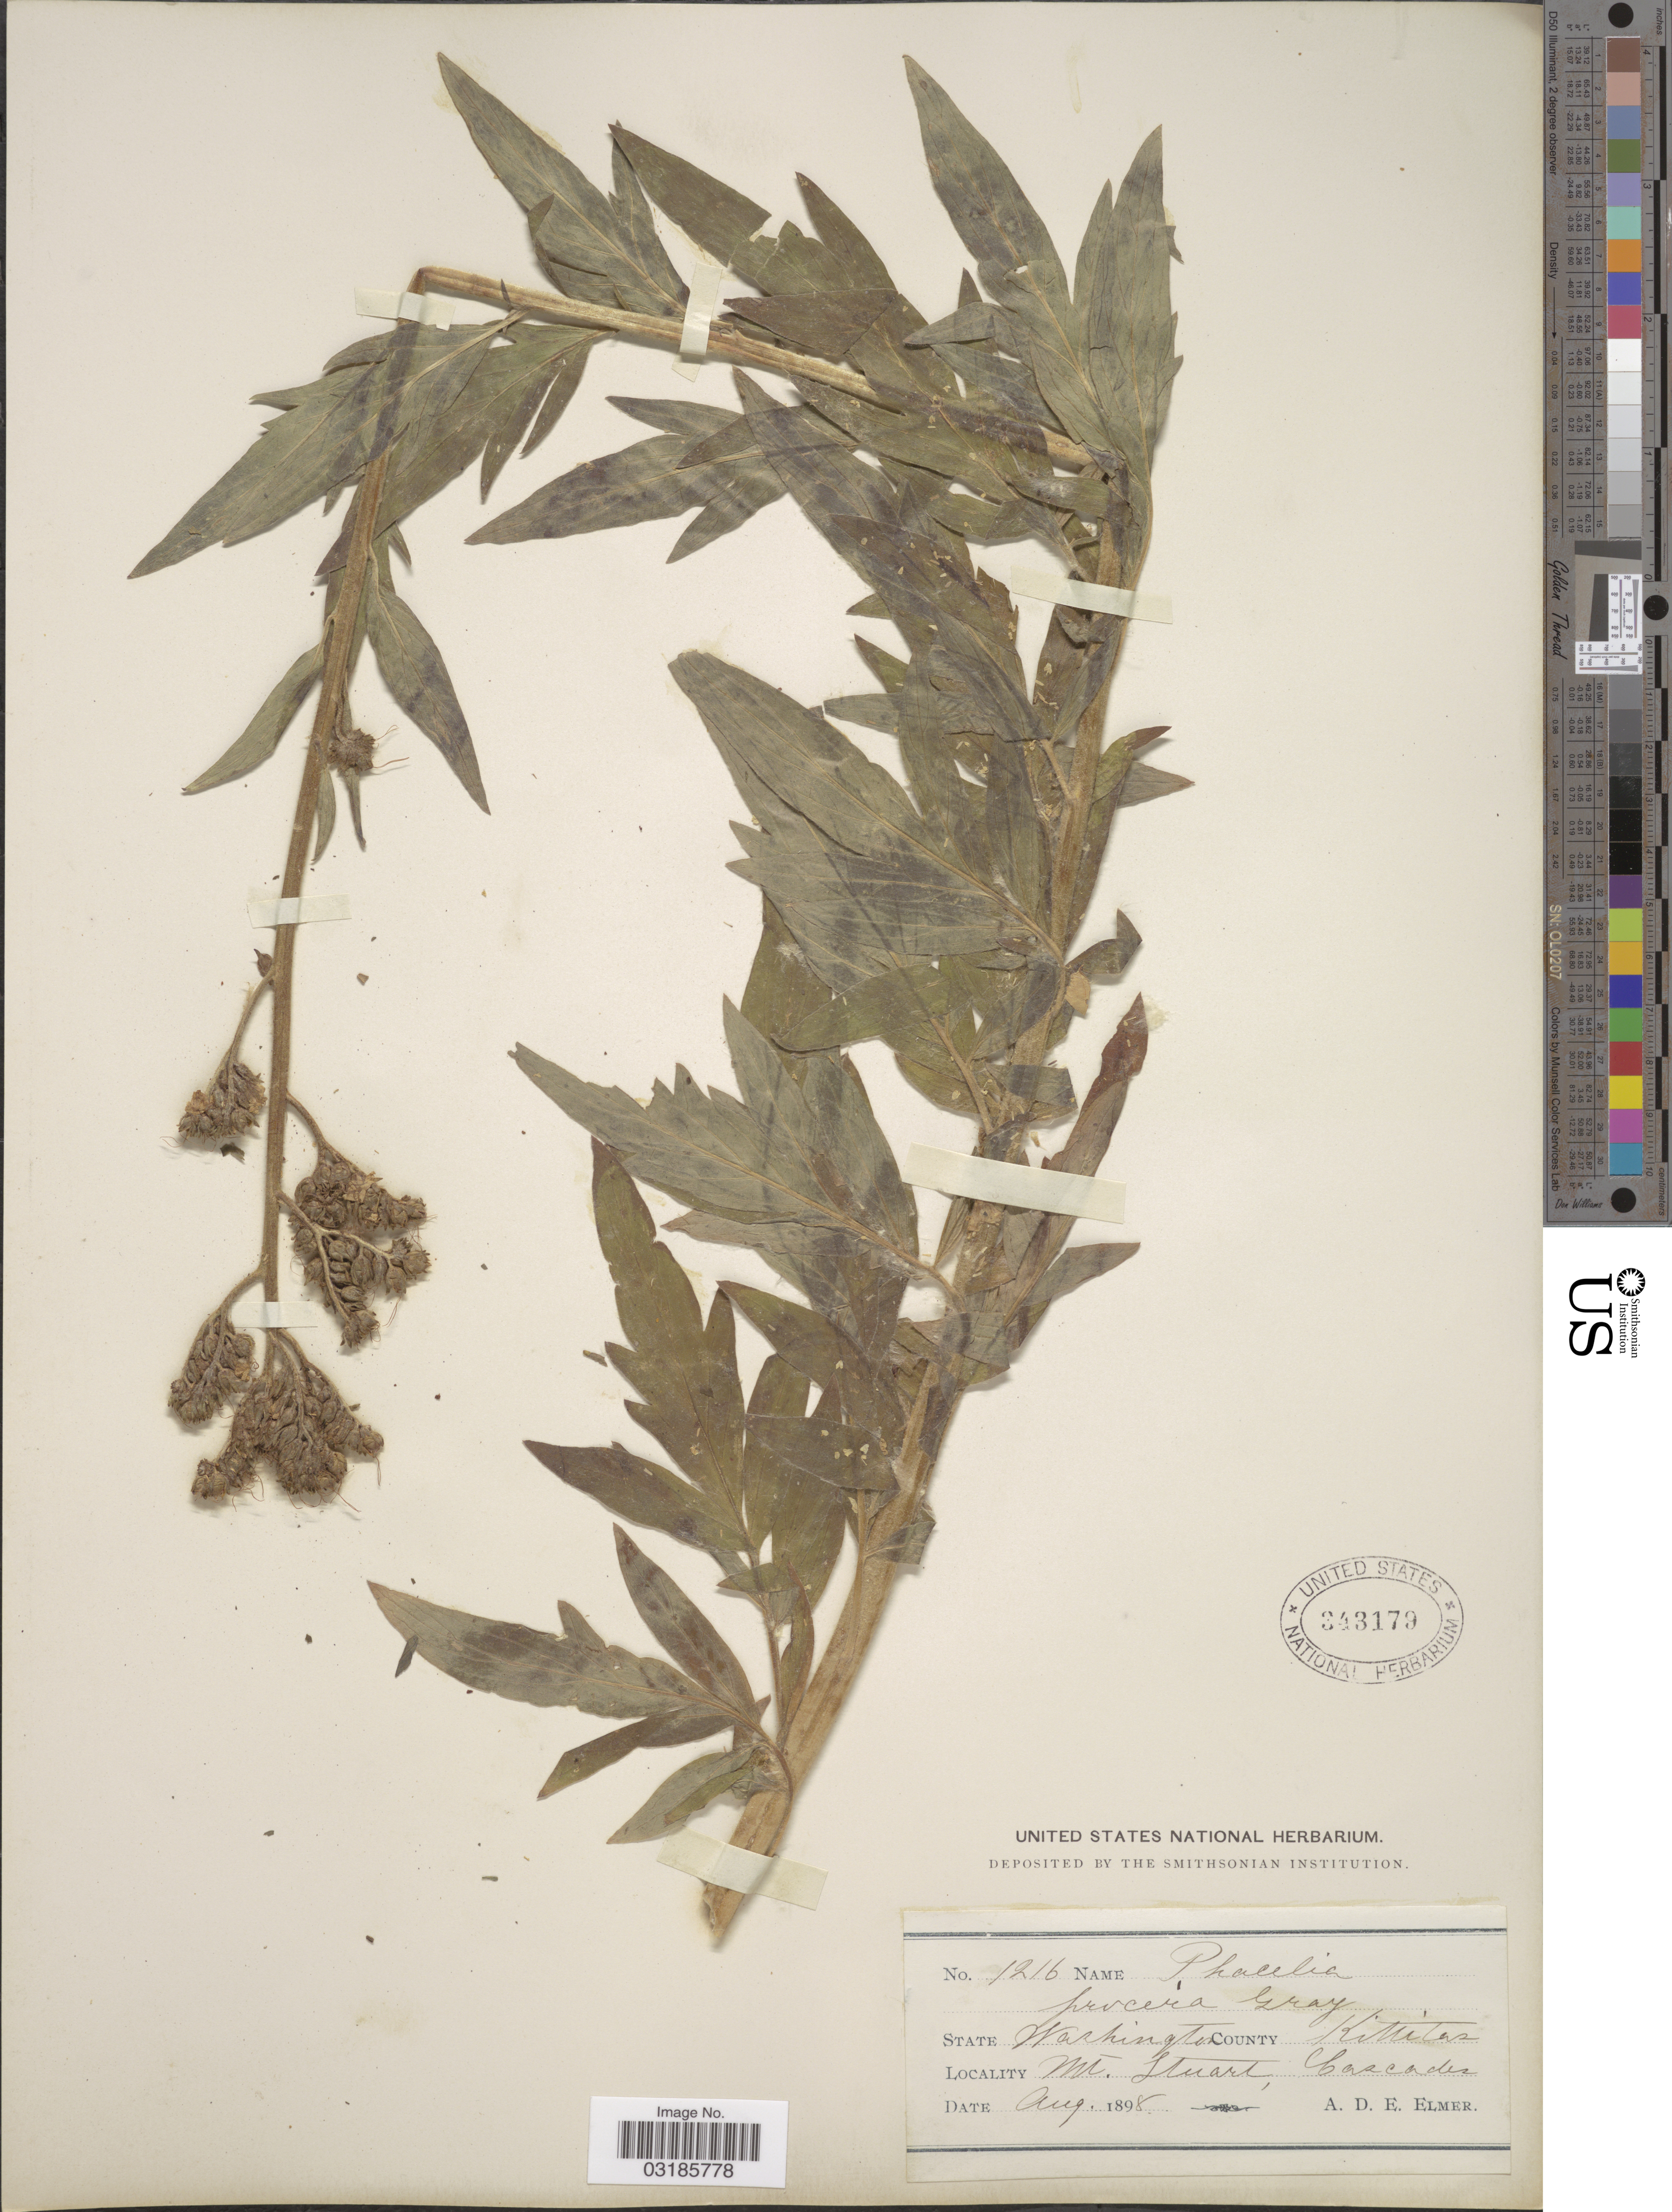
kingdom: Plantae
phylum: Tracheophyta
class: Magnoliopsida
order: Boraginales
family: Hydrophyllaceae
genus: Phacelia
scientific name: Phacelia procera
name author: A. Gray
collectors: A. D. E. Elmer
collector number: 1216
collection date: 1898-08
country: United States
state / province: Washington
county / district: Kittitas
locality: County Kittitas. Mt. Stuart, Cascades.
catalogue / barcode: US 343179